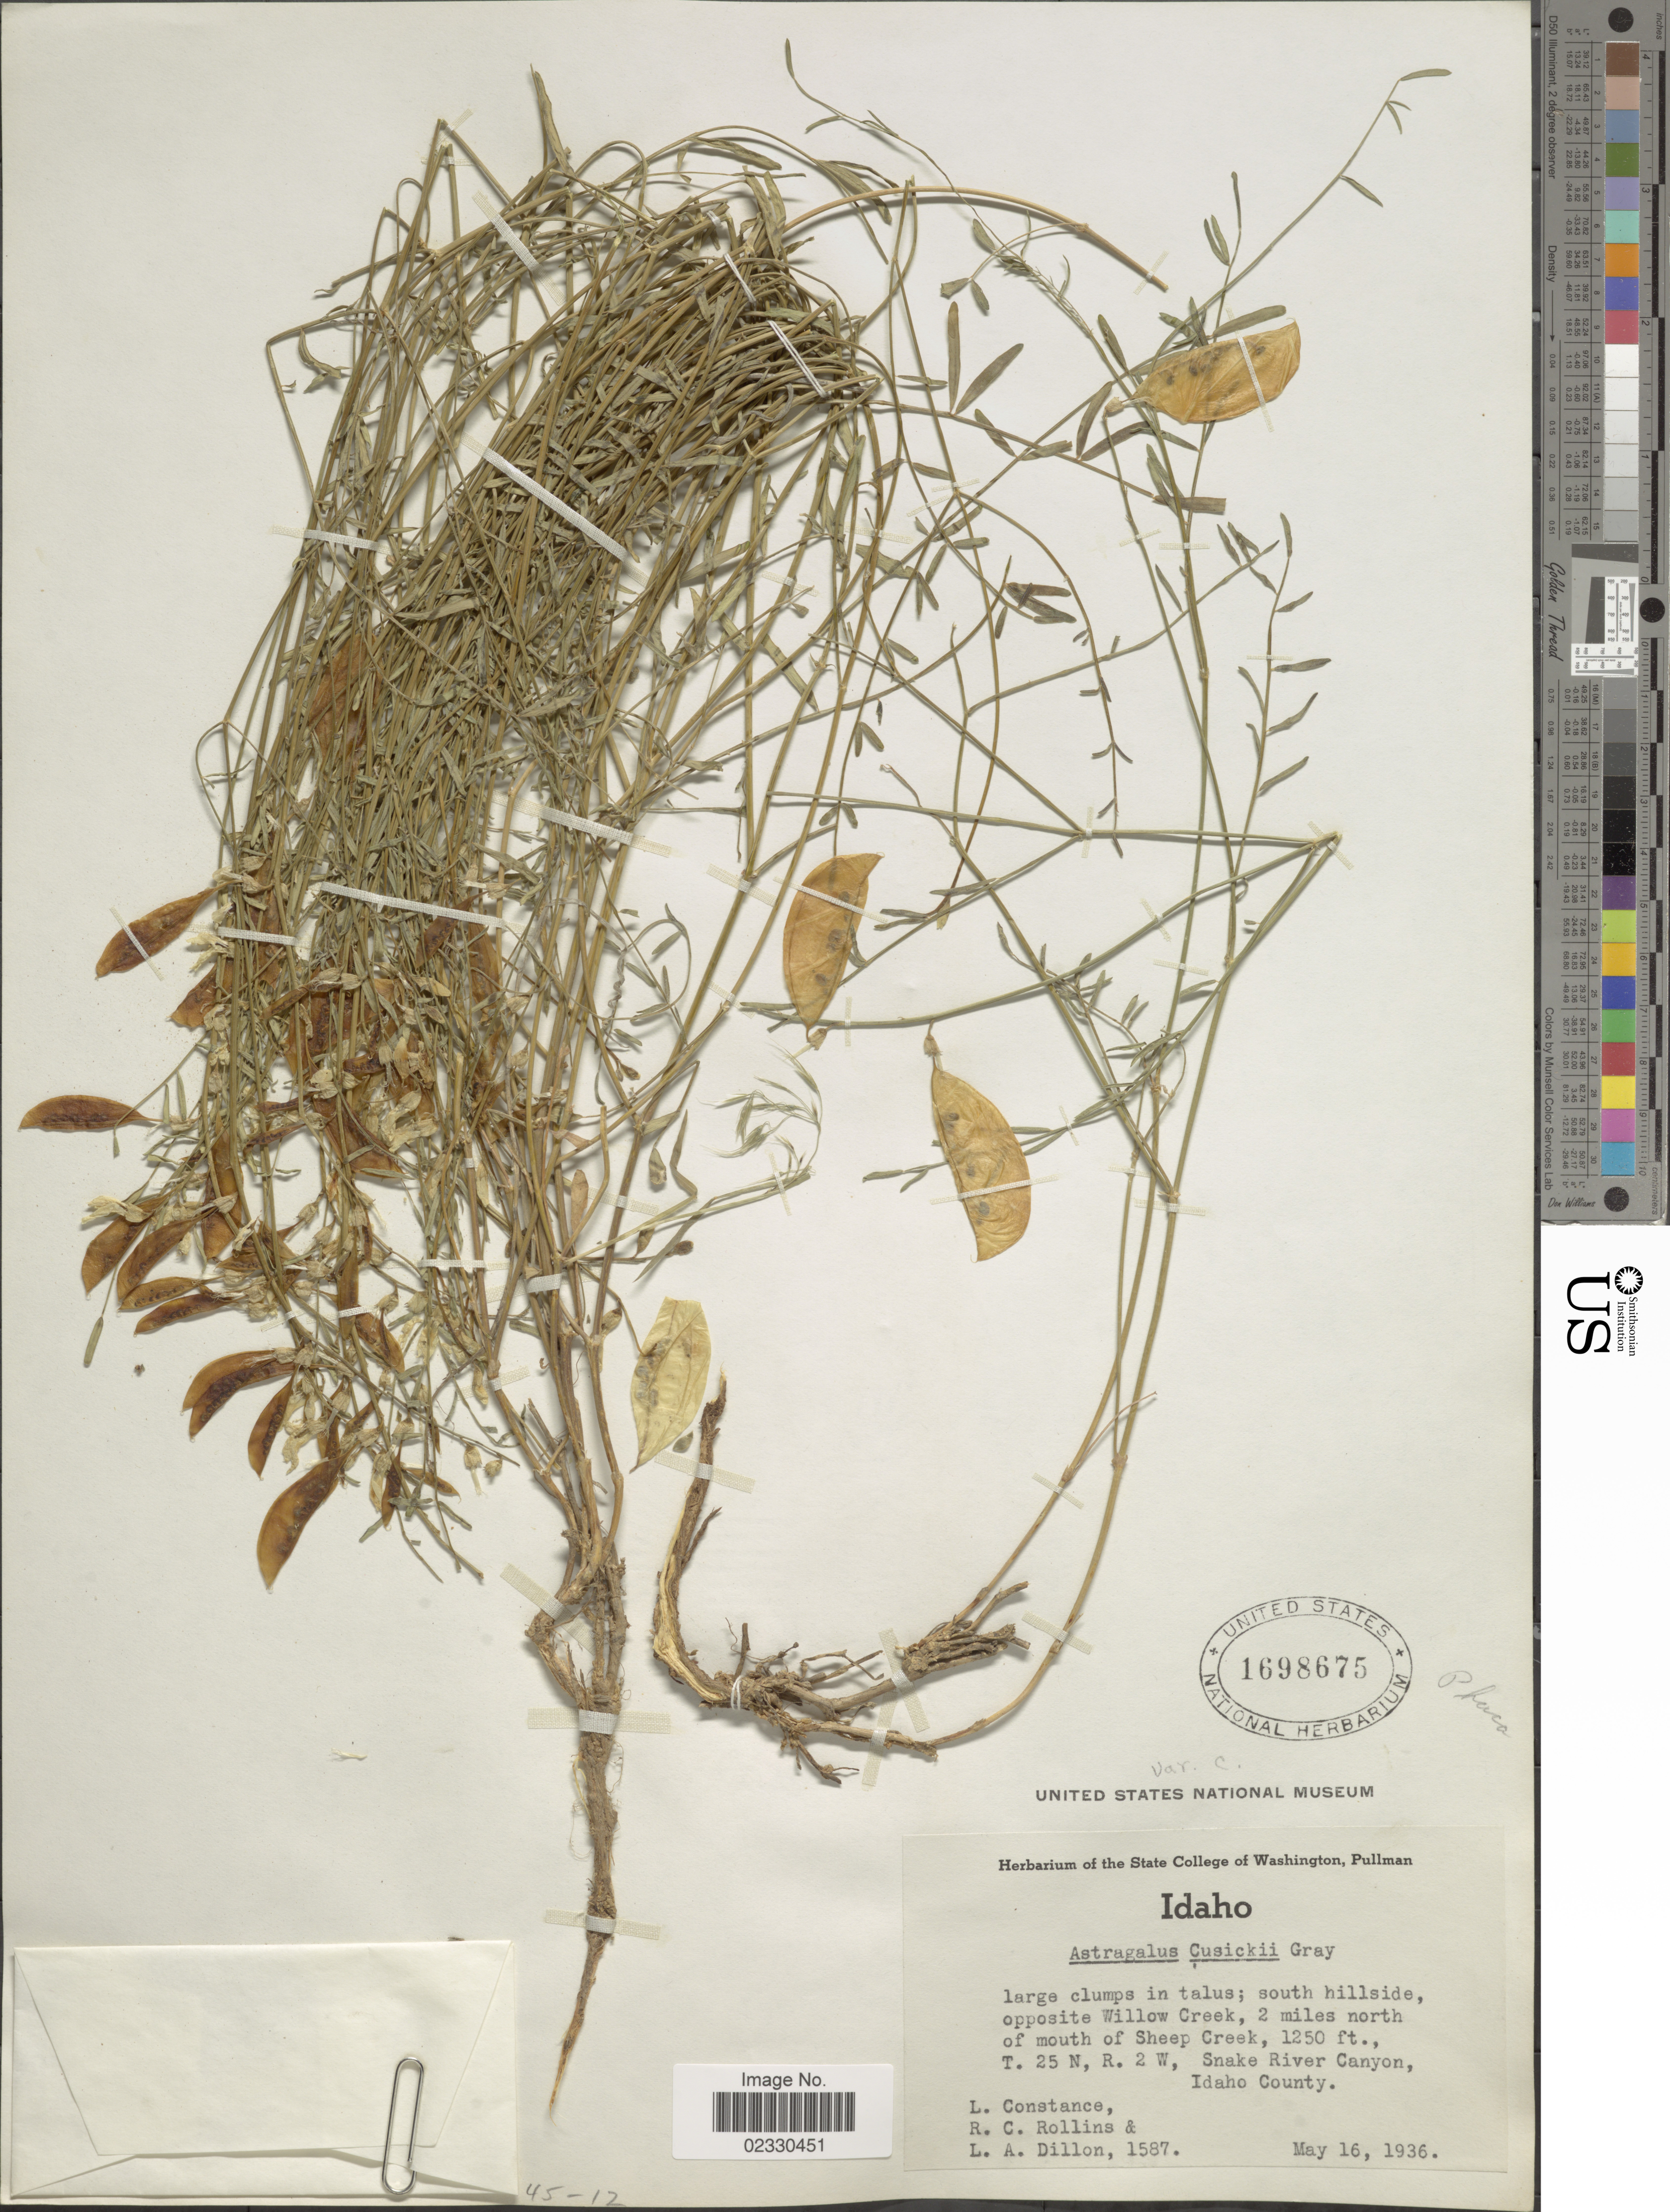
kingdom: Plantae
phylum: Tracheophyta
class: Magnoliopsida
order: Fabales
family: Fabaceae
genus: Astragalus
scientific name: Astragalus cusickii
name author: A. Gray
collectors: L. Constance, R. C. Rollins & L. Dillon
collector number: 1587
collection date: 1936-05-16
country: United States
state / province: Idaho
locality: South hillside, opposite Willow Creek, 2 miles north of mouth of Sheep Creek, T. 25 N, R. 2 W, Snake River Canyon, Idaho County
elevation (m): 381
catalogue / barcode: US 1698675